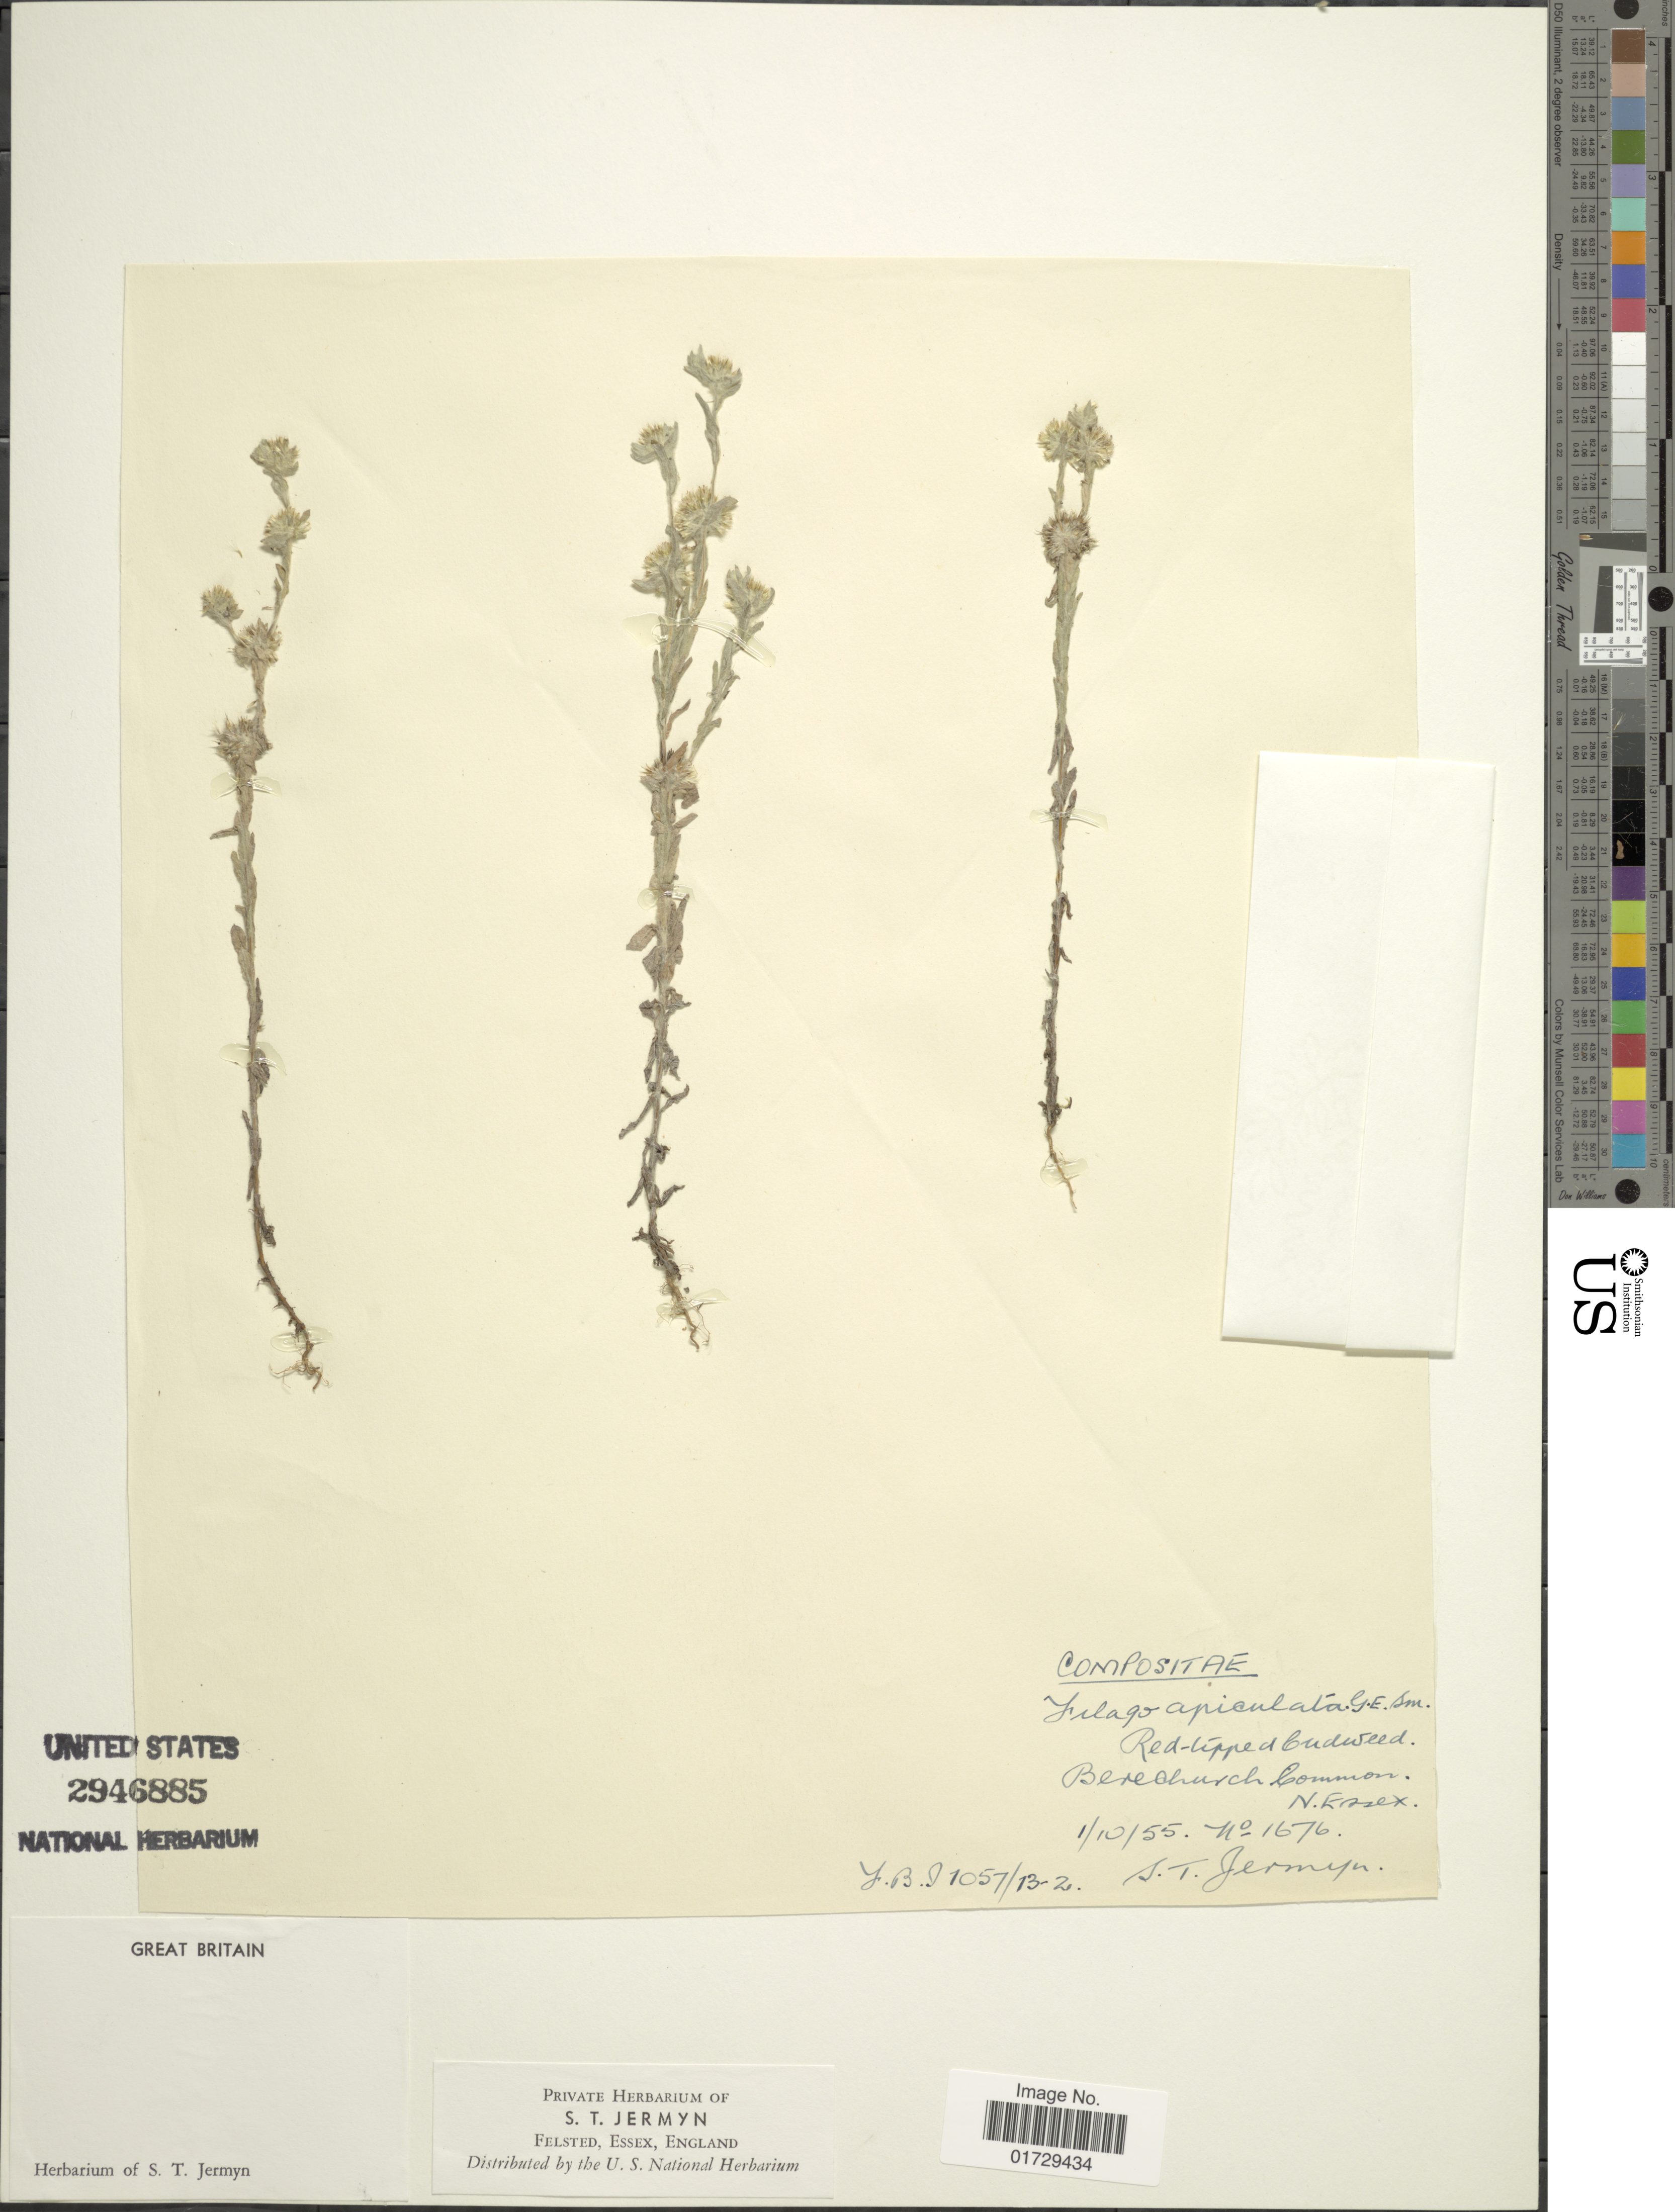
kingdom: Plantae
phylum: Tracheophyta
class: Magnoliopsida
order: Asterales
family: Asteraceae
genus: Filago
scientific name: Filago apiculata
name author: G.E. Sm. ex Bab.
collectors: S. Jermyn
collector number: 1676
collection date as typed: Transcribed d/m/y: 1/10/55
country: United Kingdom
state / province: England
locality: Berechurch Common, N. Essex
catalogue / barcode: US 2946885